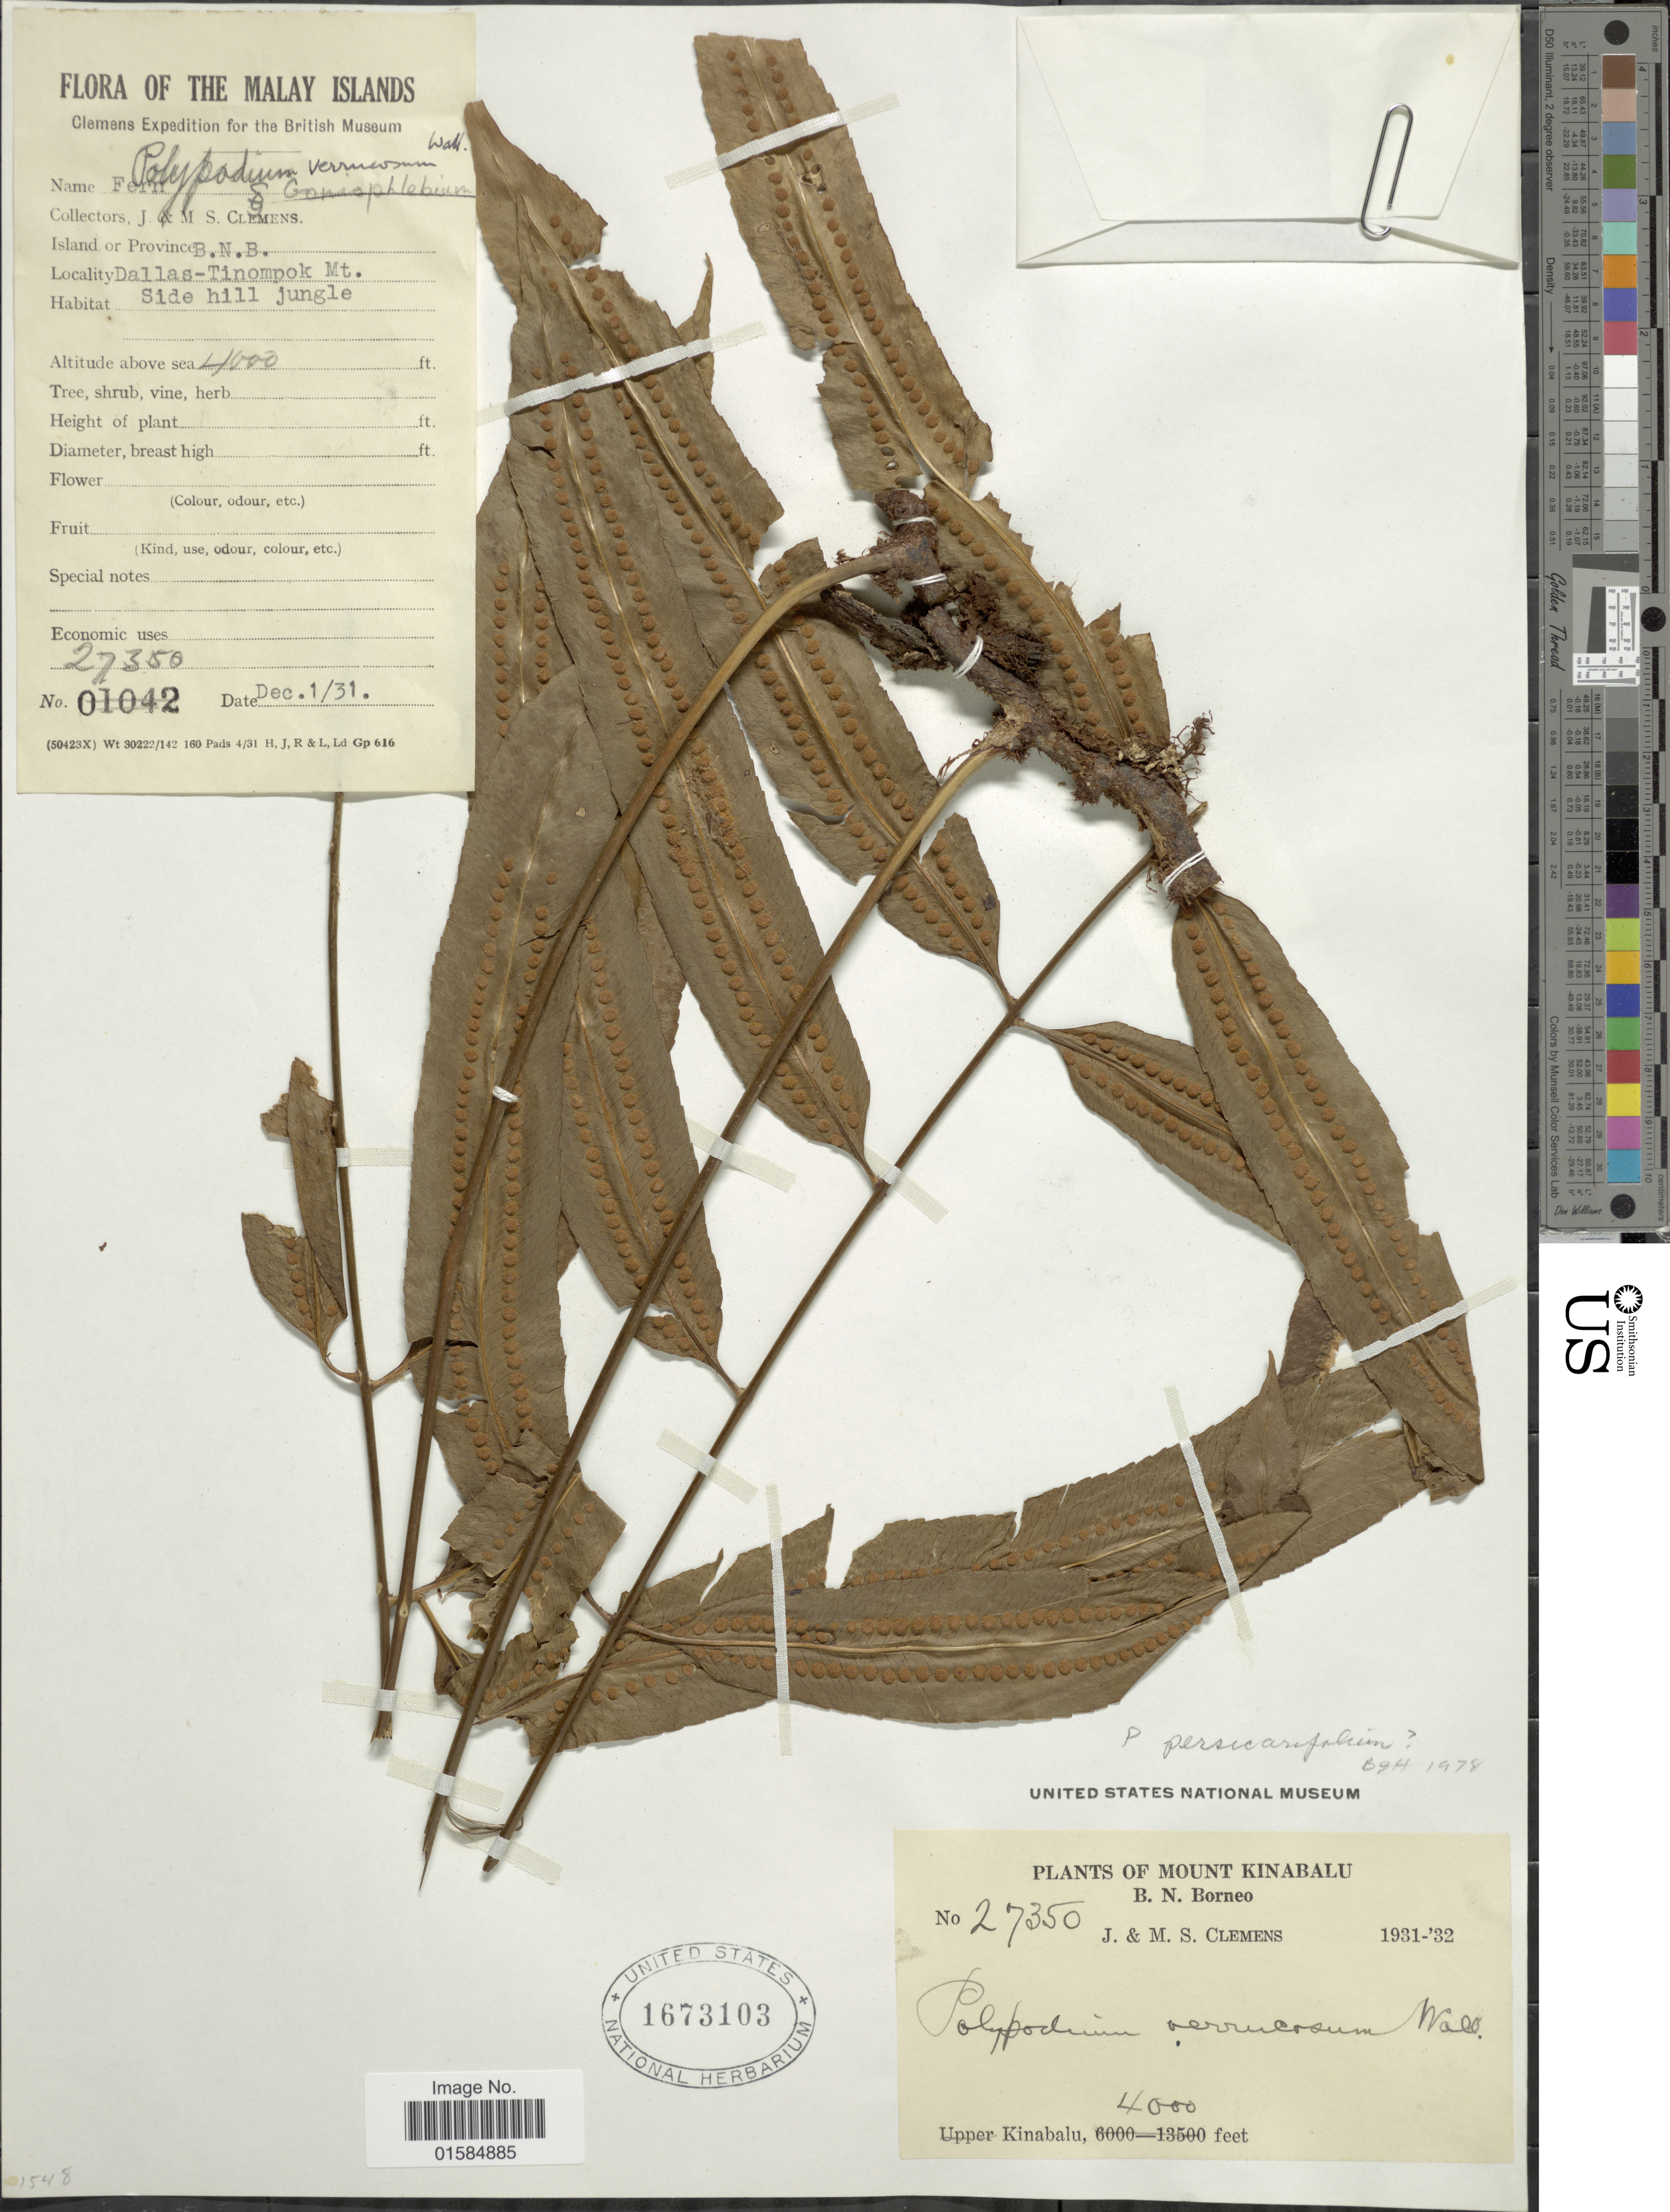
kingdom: Plantae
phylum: Tracheophyta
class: Polypodiopsida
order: Polypodiales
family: Polypodiaceae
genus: Goniophlebium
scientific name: Goniophlebium persicifolium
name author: (Desv.) Bedd.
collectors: J. Clemens & M. S. Clemens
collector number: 27350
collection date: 1931-12-01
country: Malaysia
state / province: Sabah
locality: Malay Islands, Mount Kinabalu, B. N. Borneo, Kinabalu, B.N.B., Dallas-Tinompok Mt.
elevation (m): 1219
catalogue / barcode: US 1673103